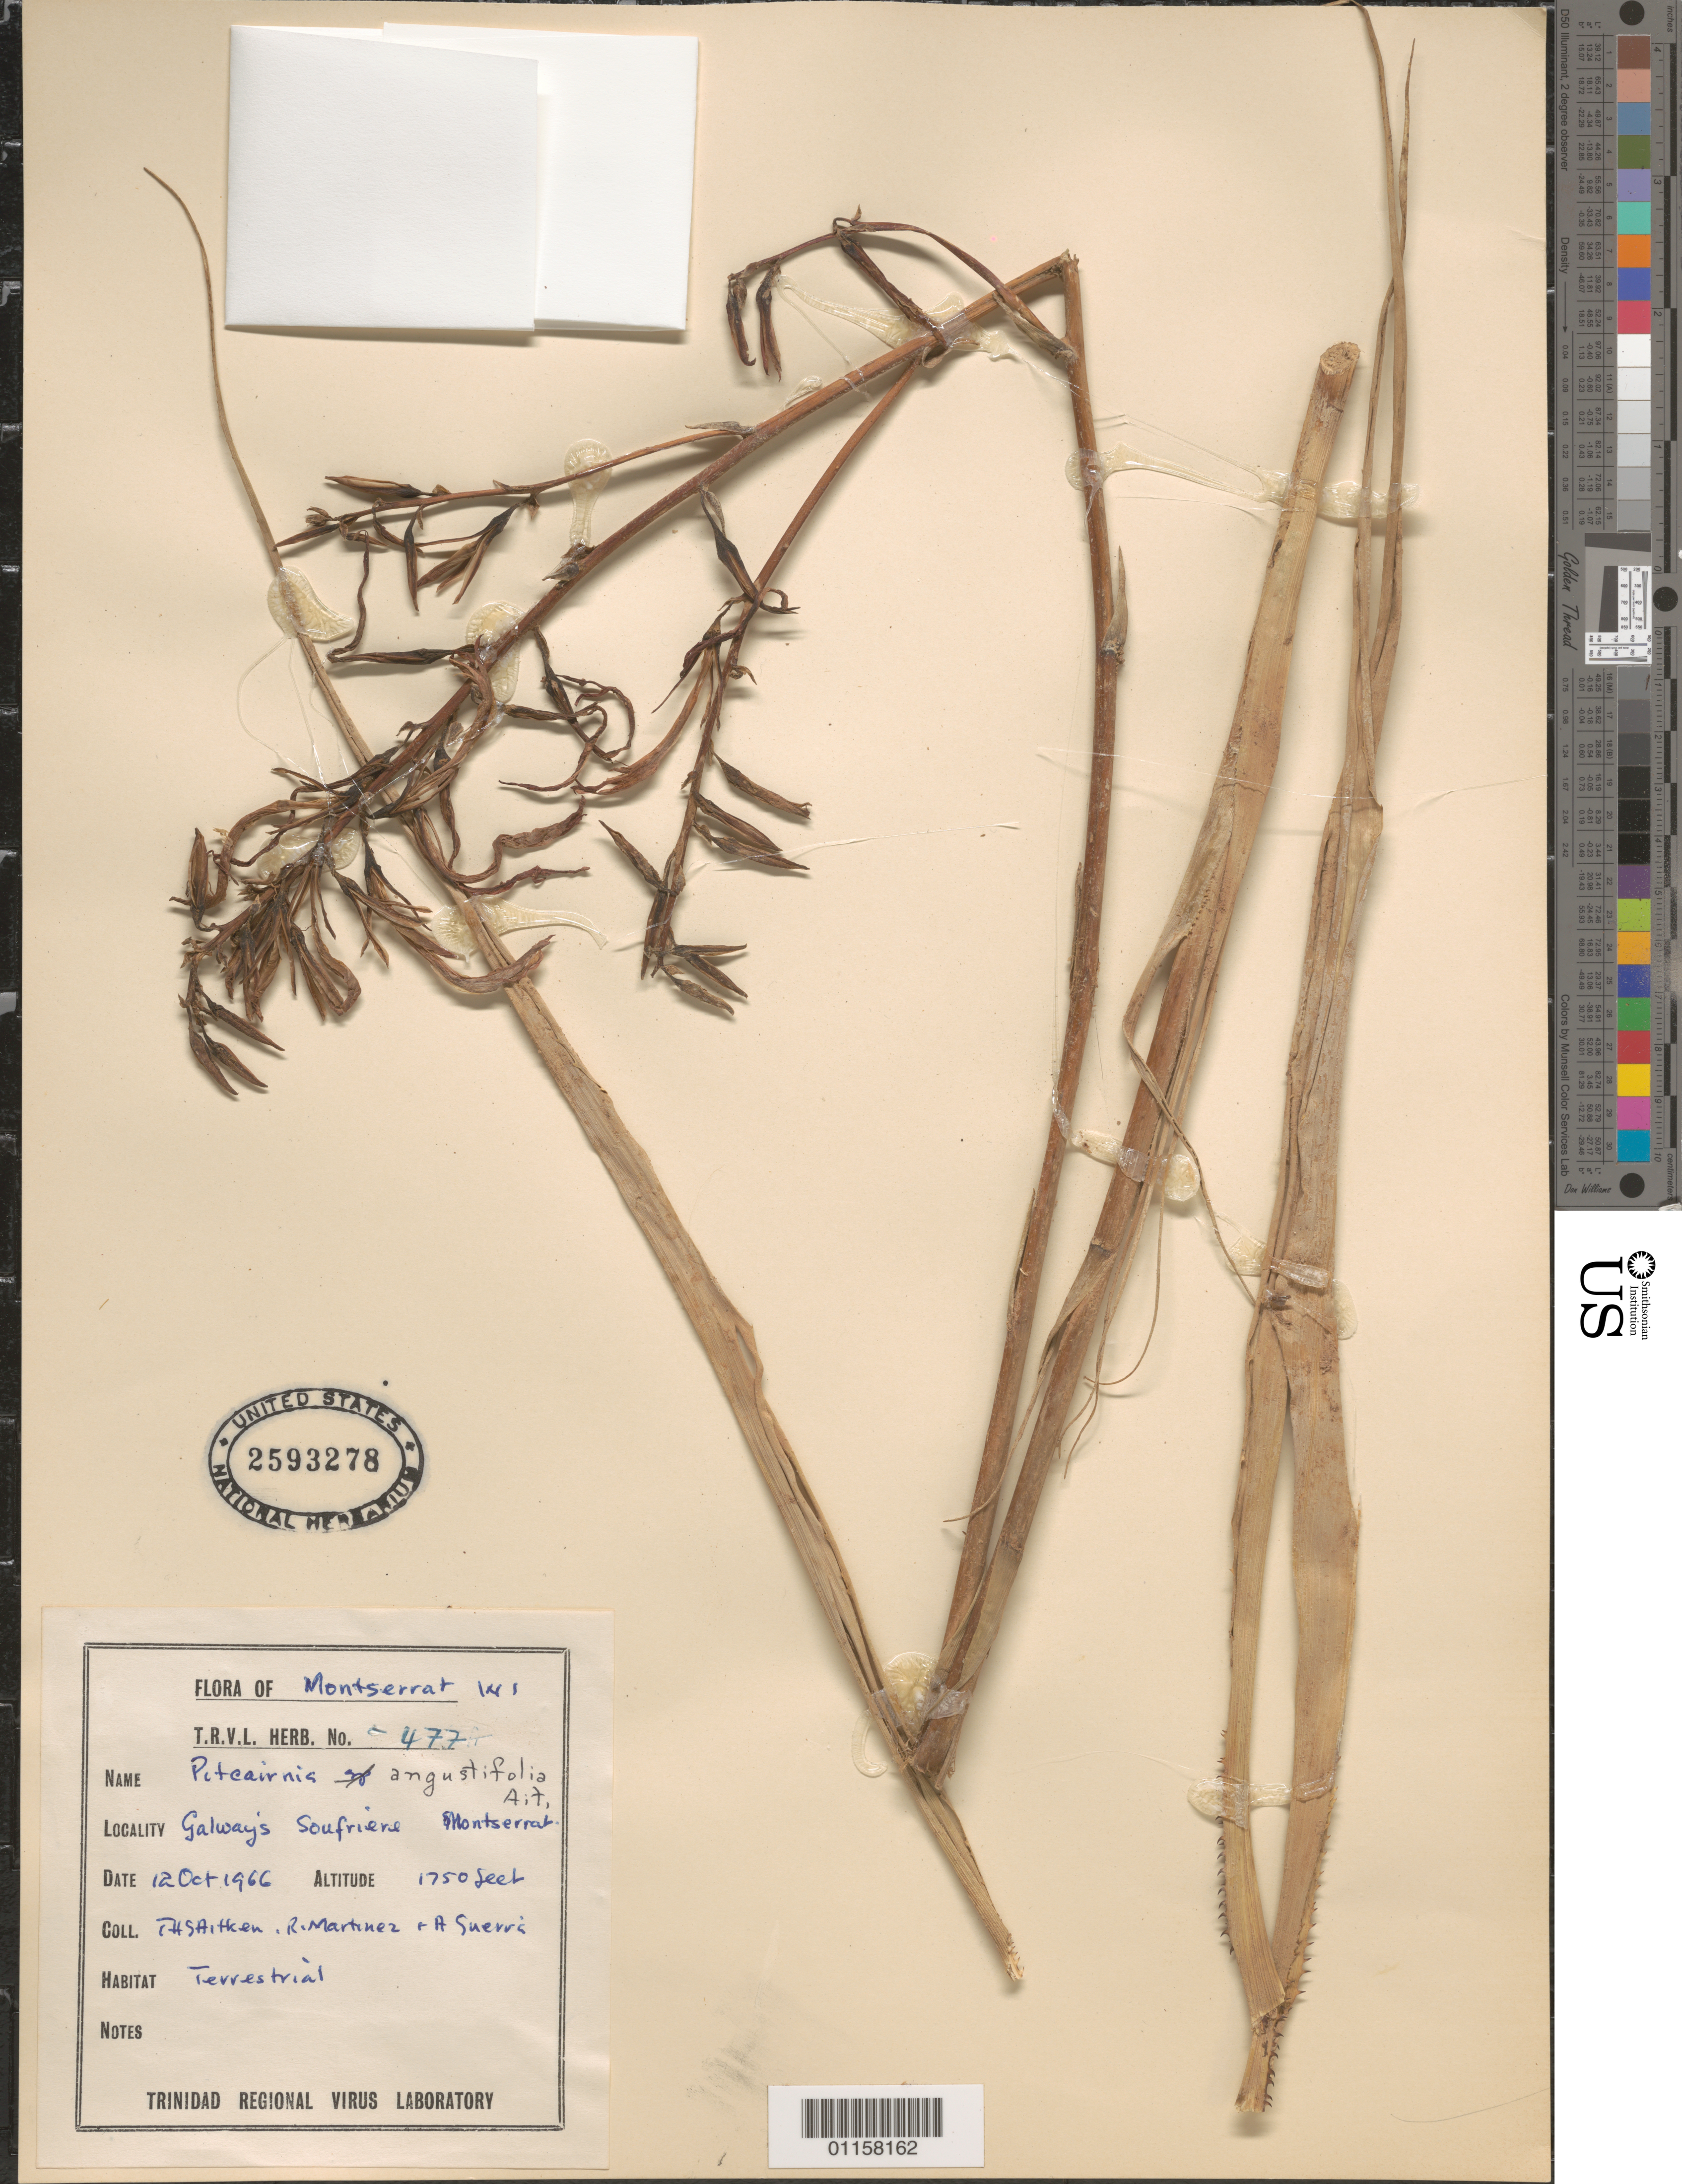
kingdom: Plantae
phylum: Tracheophyta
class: Liliopsida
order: Poales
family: Bromeliaceae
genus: Pitcairnia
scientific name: Pitcairnia angustifolia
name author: Sol. ex Aiton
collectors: T. Aitken, R. Martinez & A. Guerra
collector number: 477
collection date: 1966-10-12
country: Montserrat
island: Montserrat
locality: Galway's Soufriere Montserrat.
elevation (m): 533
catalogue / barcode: US 2593278